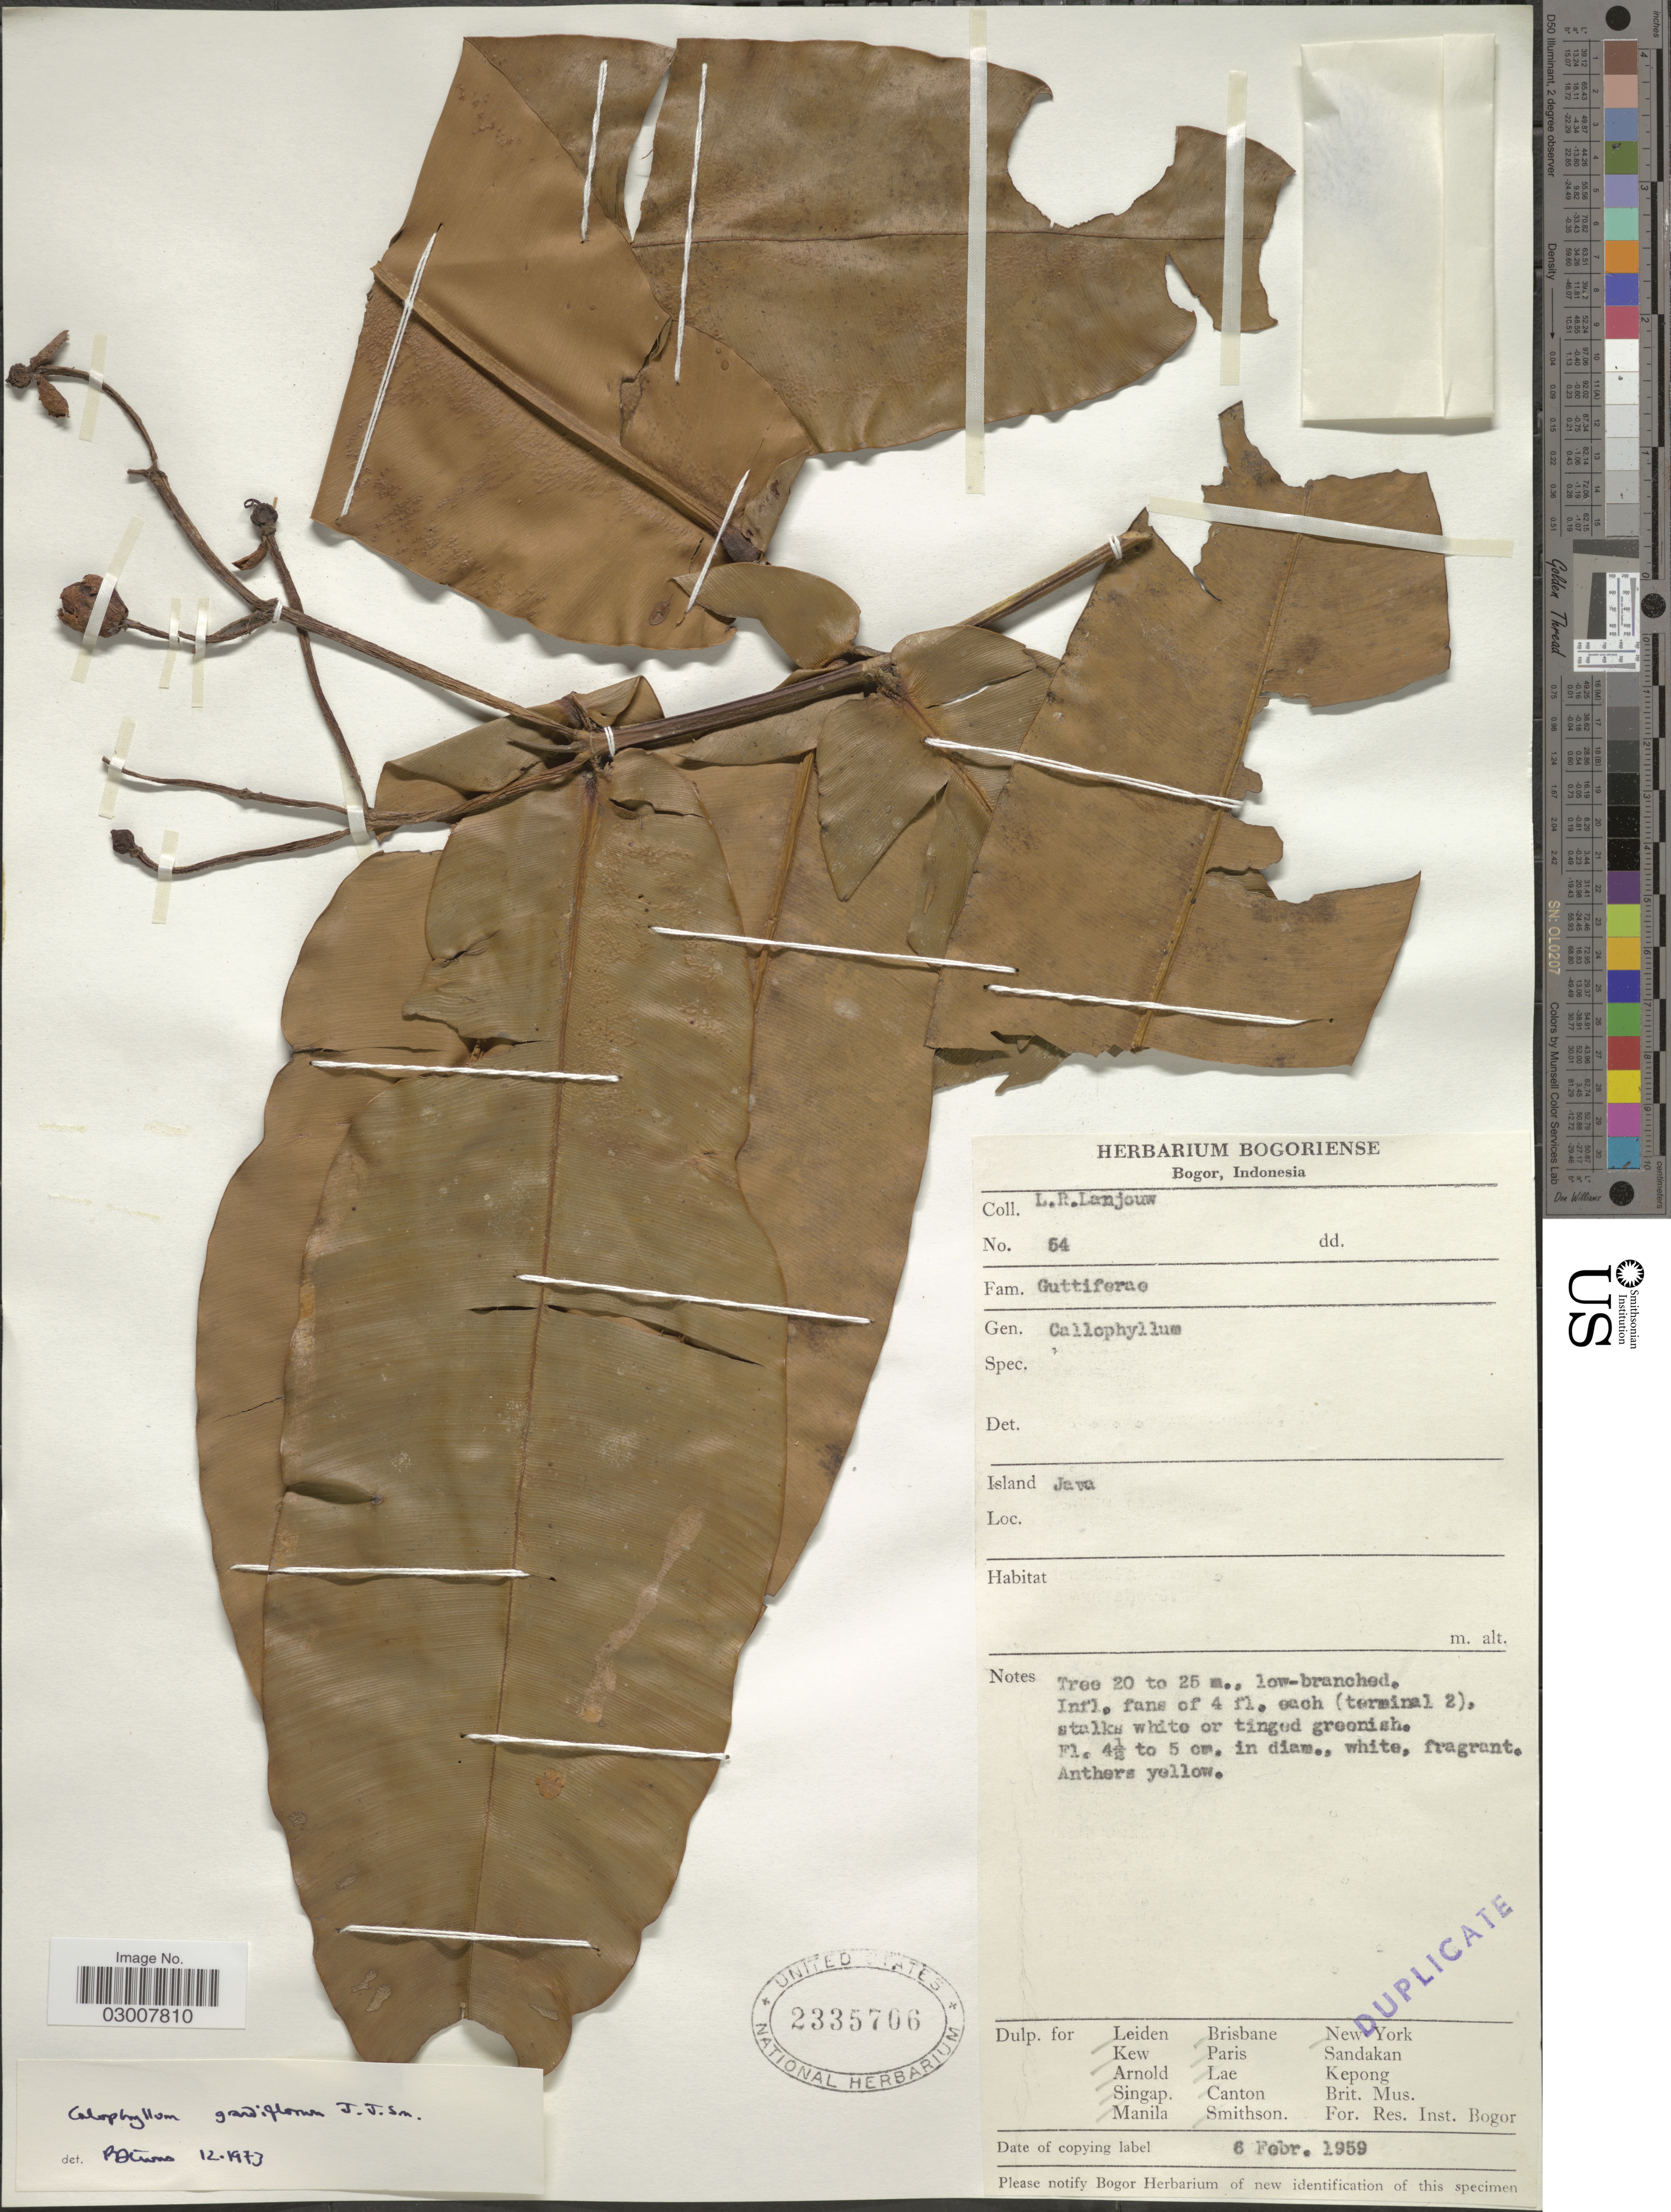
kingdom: Plantae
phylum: Tracheophyta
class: Magnoliopsida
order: Malpighiales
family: Calophyllaceae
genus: Calophyllum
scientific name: Calophyllum grandiflorum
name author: J.J. Sm.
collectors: L. Lanjouw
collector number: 64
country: Indonesia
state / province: Java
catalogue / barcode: US 2335706